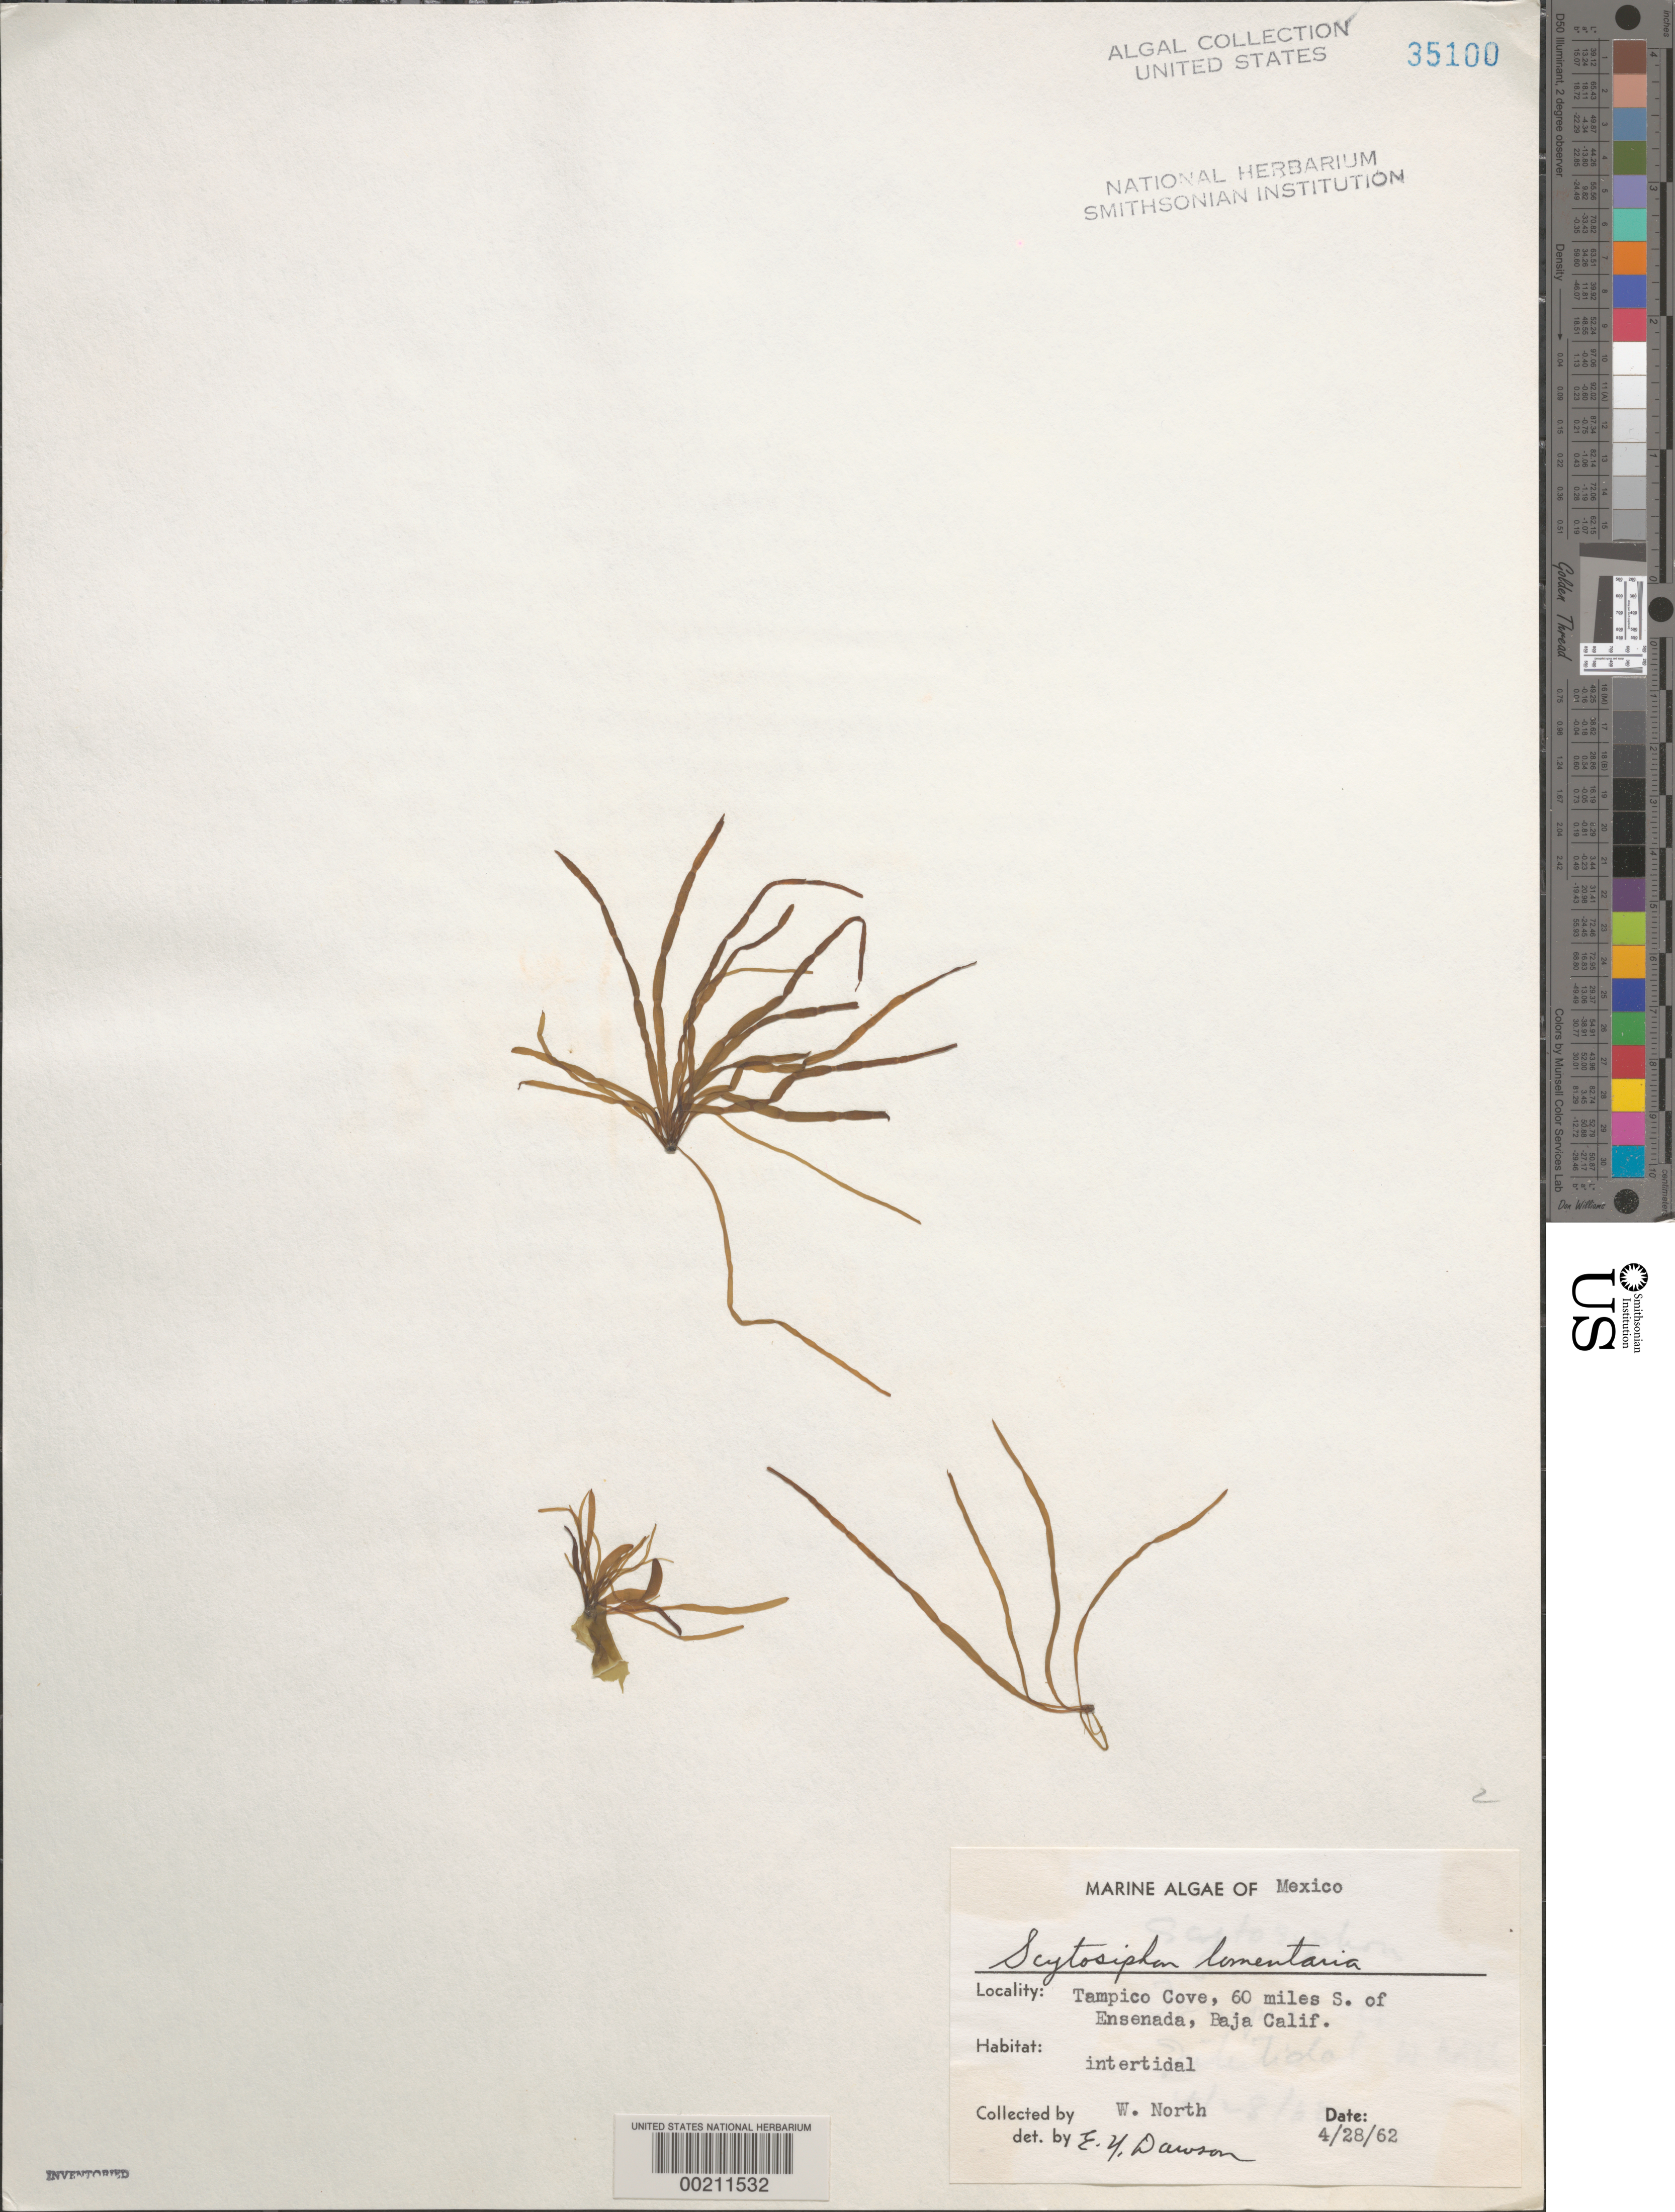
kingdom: Chromista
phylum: Ochrophyta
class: Phaeophyceae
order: Scytosiphonales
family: Scytosiphonaceae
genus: Scytosiphon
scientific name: Scytosiphon lomentaria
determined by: Dawson, E. Y.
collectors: W. North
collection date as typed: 28 Mar 1962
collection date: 1962-03-28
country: Mexico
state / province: Baja California Norte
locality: Tampico Cove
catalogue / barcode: US 35100